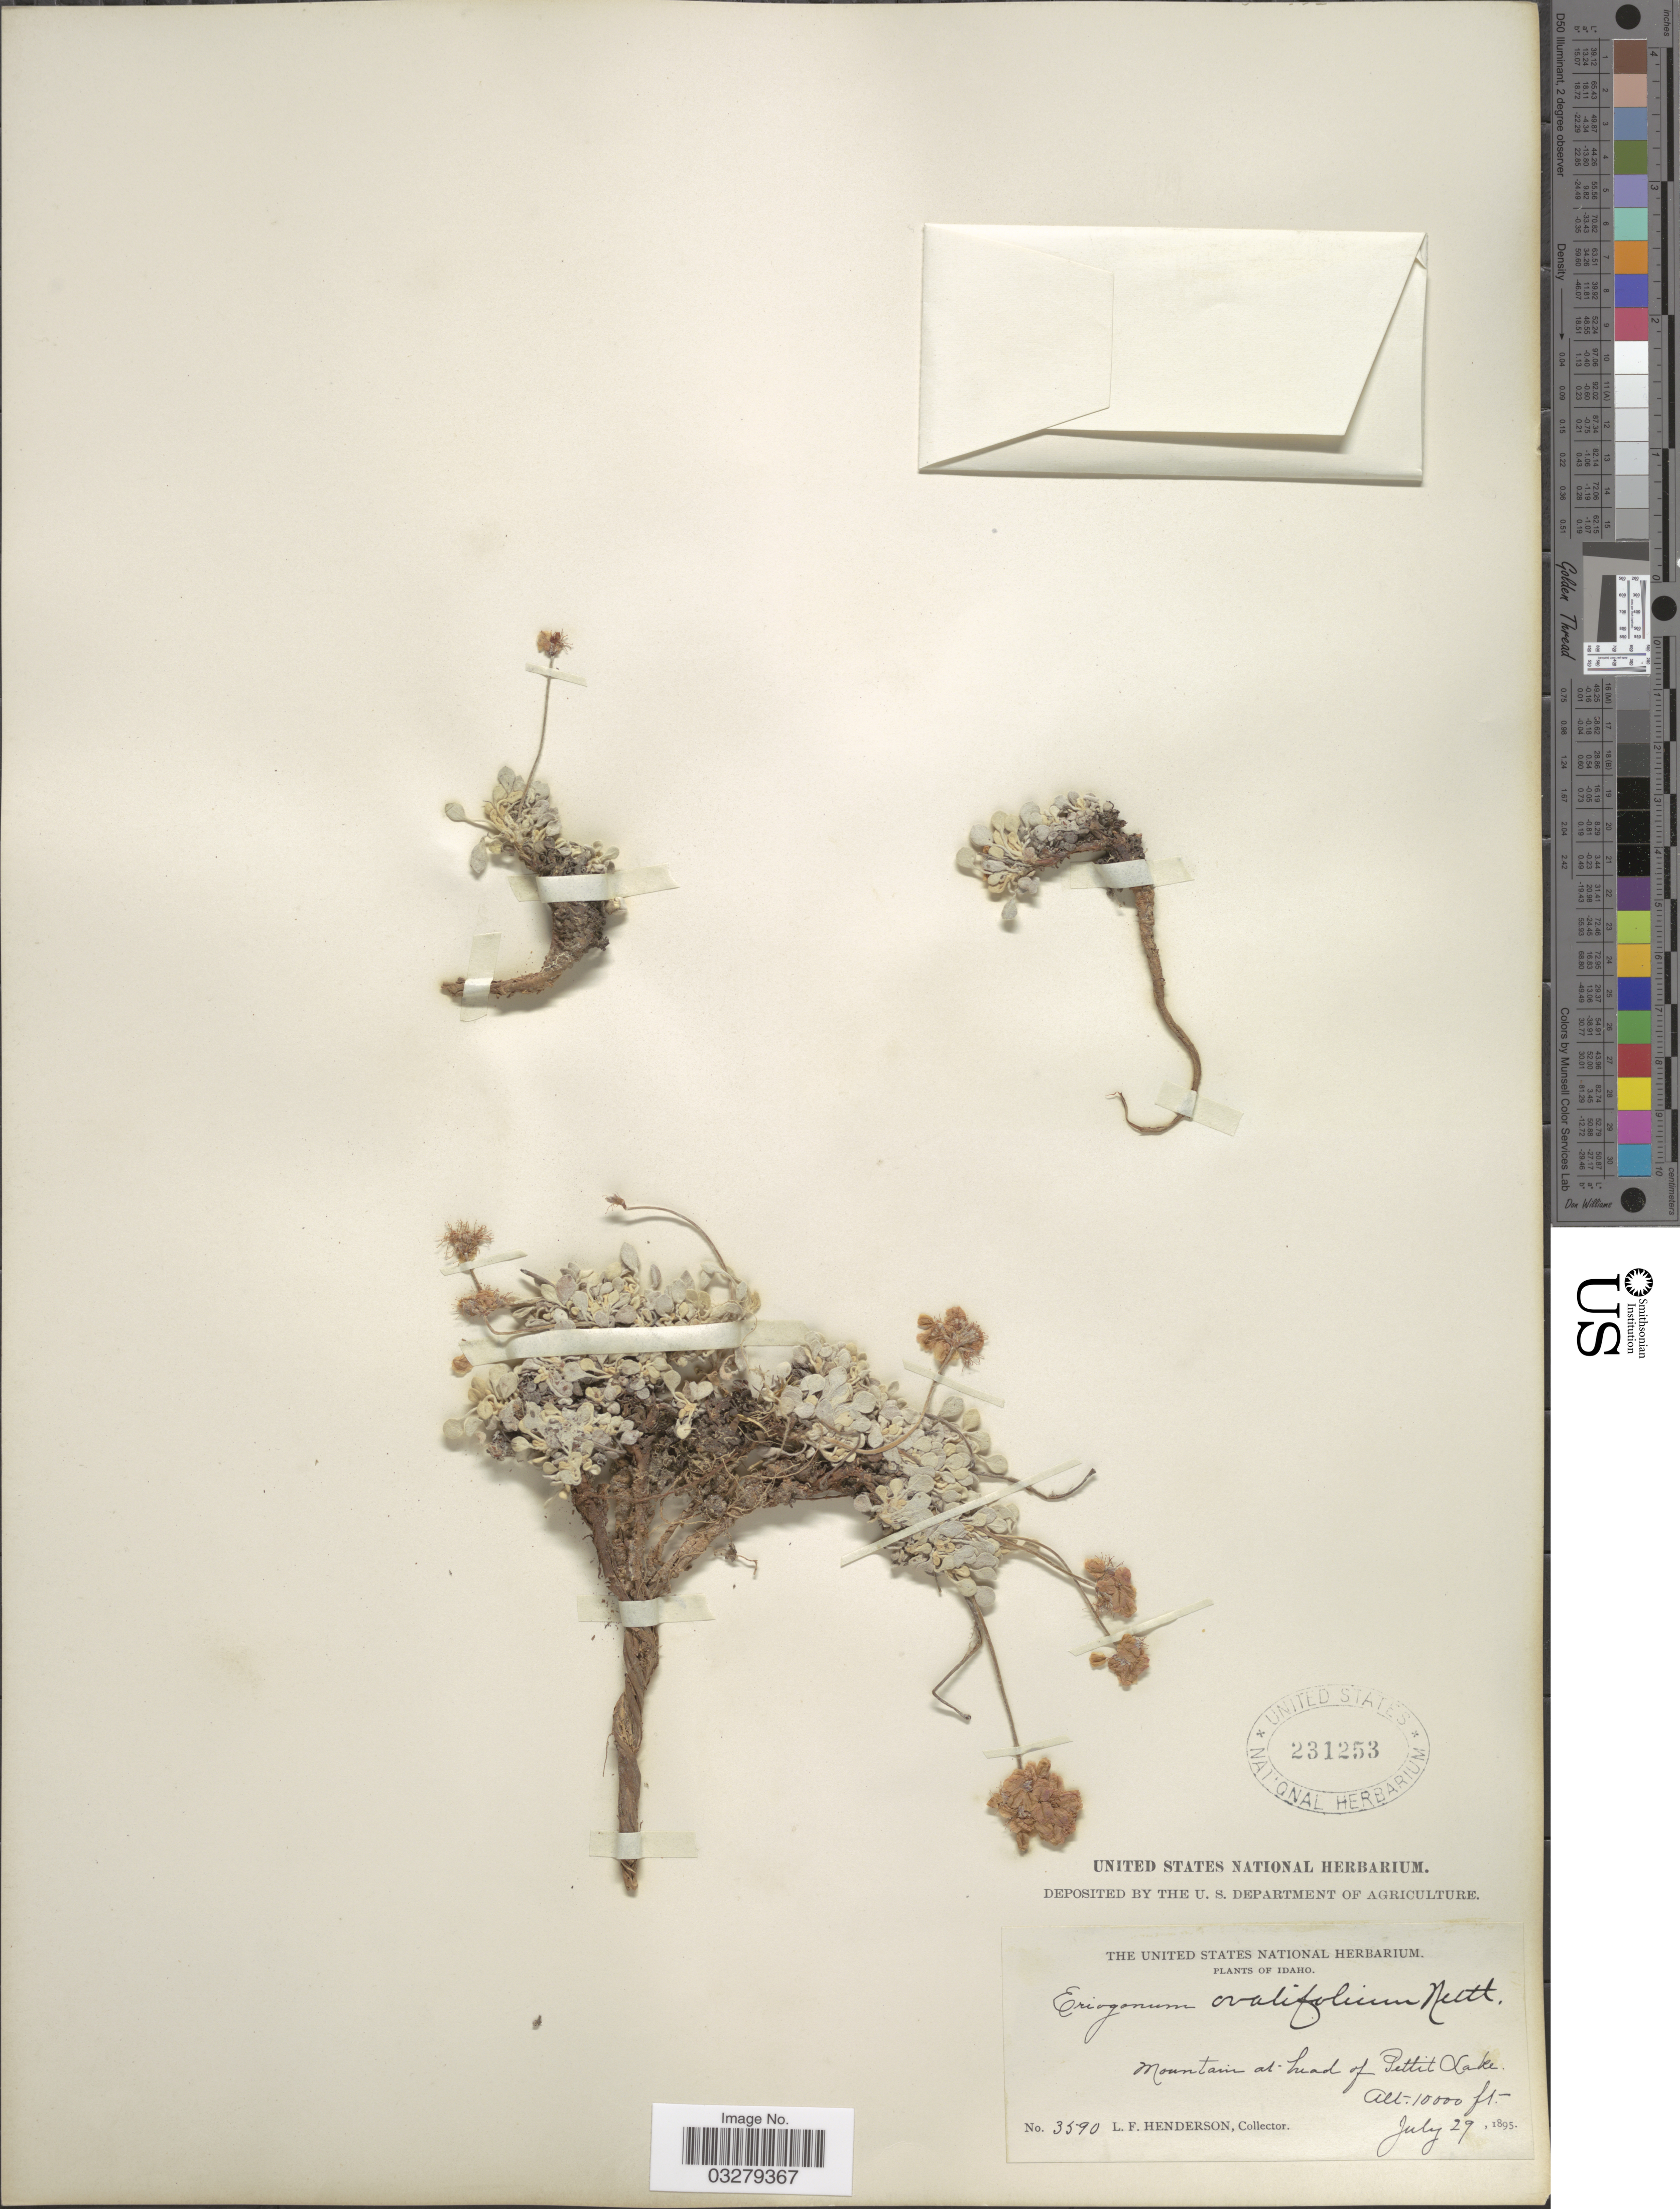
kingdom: Plantae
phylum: Tracheophyta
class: Magnoliopsida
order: Caryophyllales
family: Polygonaceae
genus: Eriogonum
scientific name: Eriogonum ovalifolium var. depressum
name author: Blank.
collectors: L. Henderson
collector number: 3590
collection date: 1895-07-29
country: United States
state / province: Idaho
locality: Mountain at head of Petit Lake.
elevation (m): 3048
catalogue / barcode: US 231253